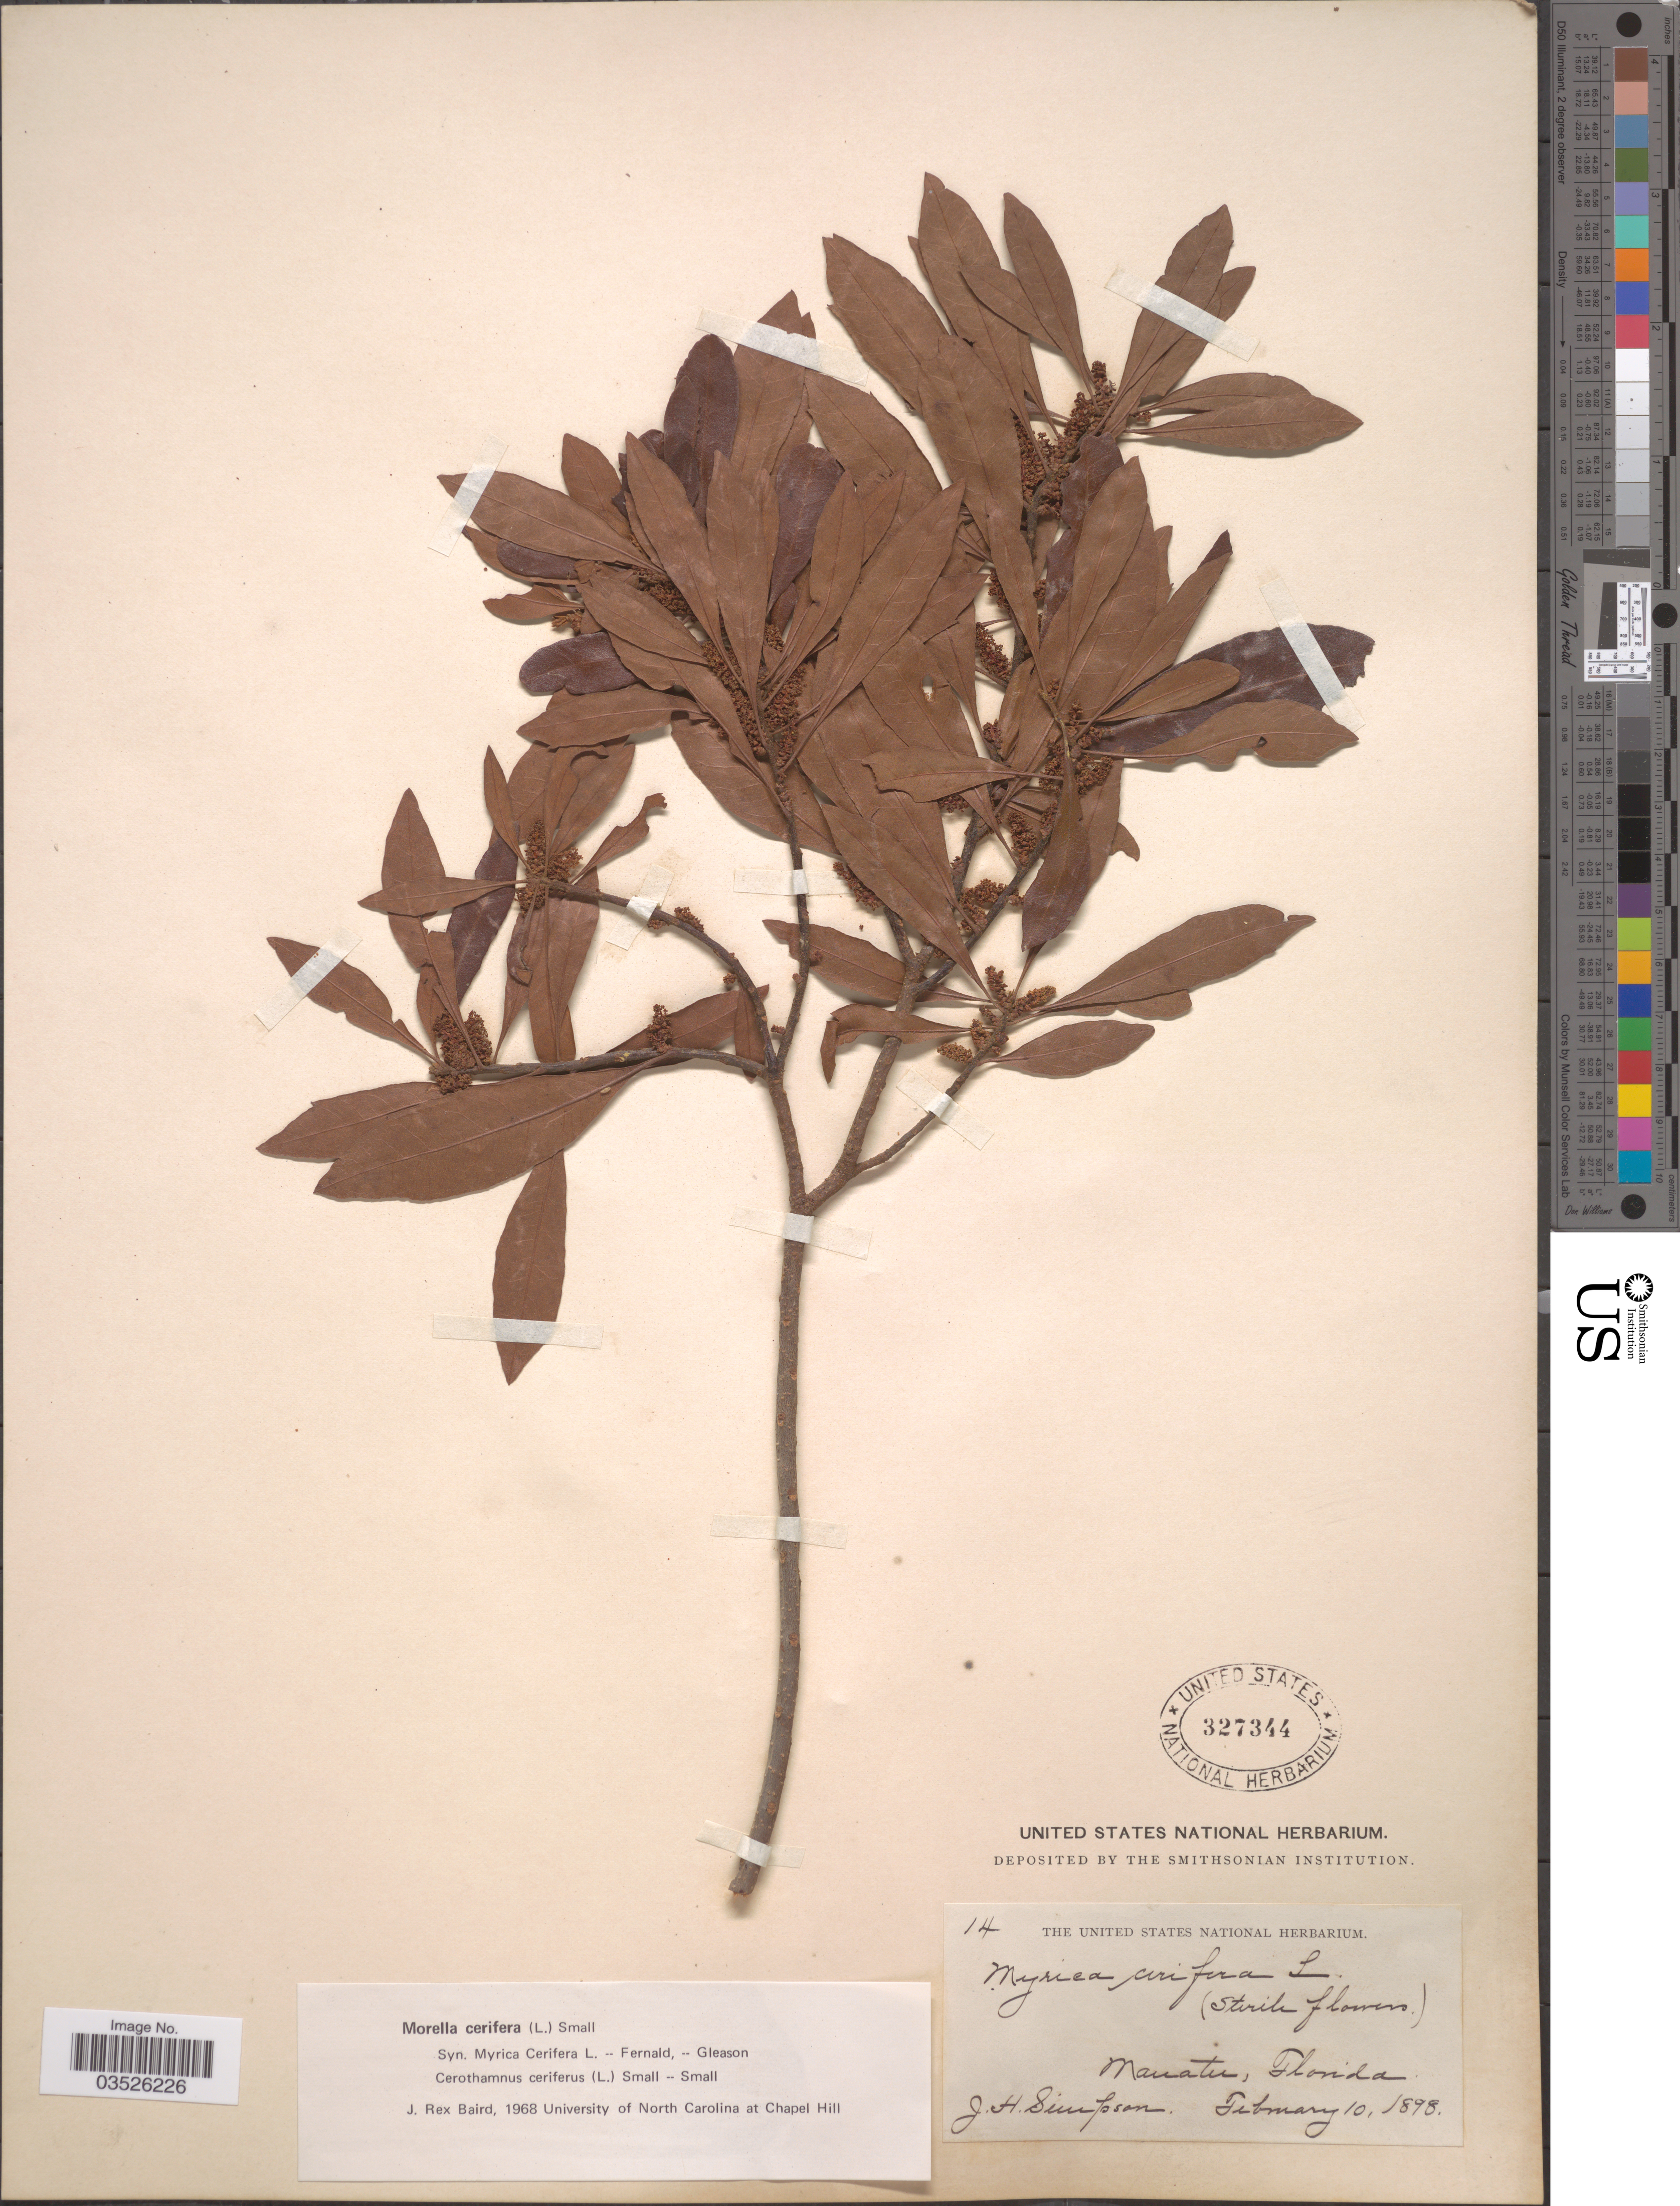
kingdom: Plantae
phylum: Tracheophyta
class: Magnoliopsida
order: Fagales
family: Myricaceae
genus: Morella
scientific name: Morella cerifera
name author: (L.) Small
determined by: Baird, James Rex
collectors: J. H. Simpson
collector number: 14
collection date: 1898-02-10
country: United States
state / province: Florida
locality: Manatee.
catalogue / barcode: US 327344